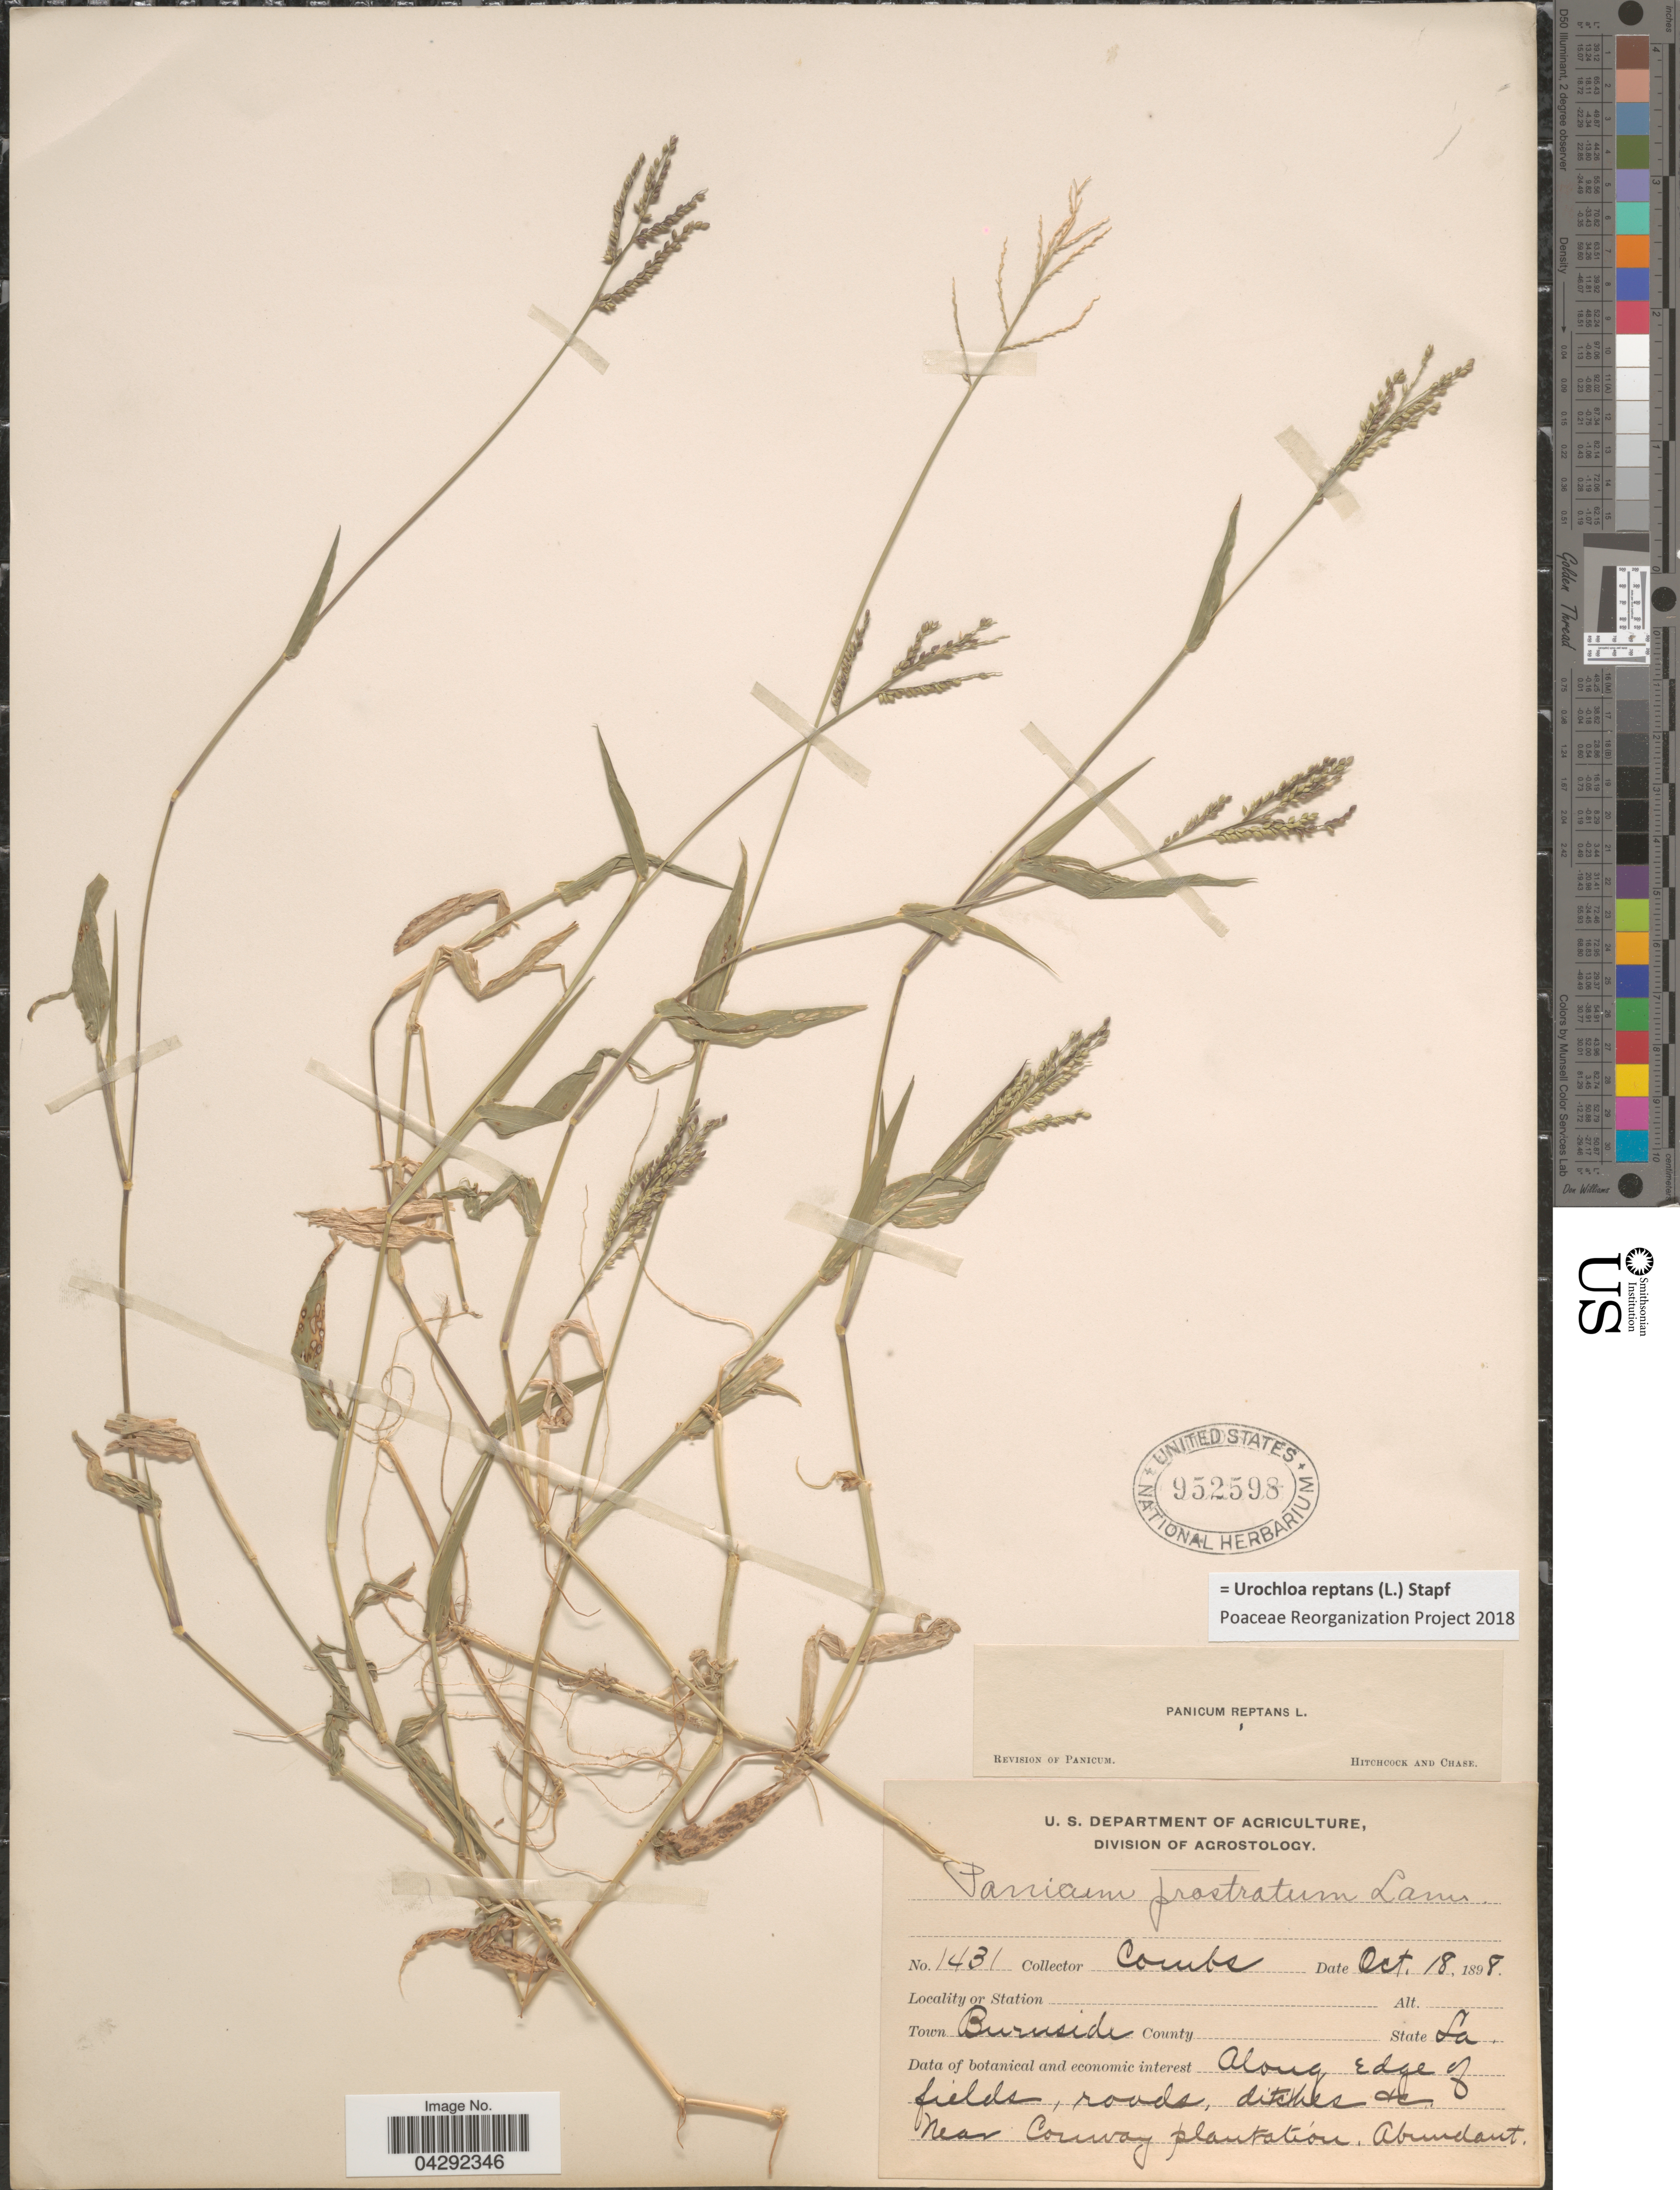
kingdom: Plantae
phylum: Tracheophyta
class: Liliopsida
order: Poales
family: Poaceae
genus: Urochloa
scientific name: Urochloa reptans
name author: (L.) Stapf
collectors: -. Combs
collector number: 1431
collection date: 1898-10-18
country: United States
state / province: Louisiana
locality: Town Burnside. Near Conway plantation.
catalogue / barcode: US 952598